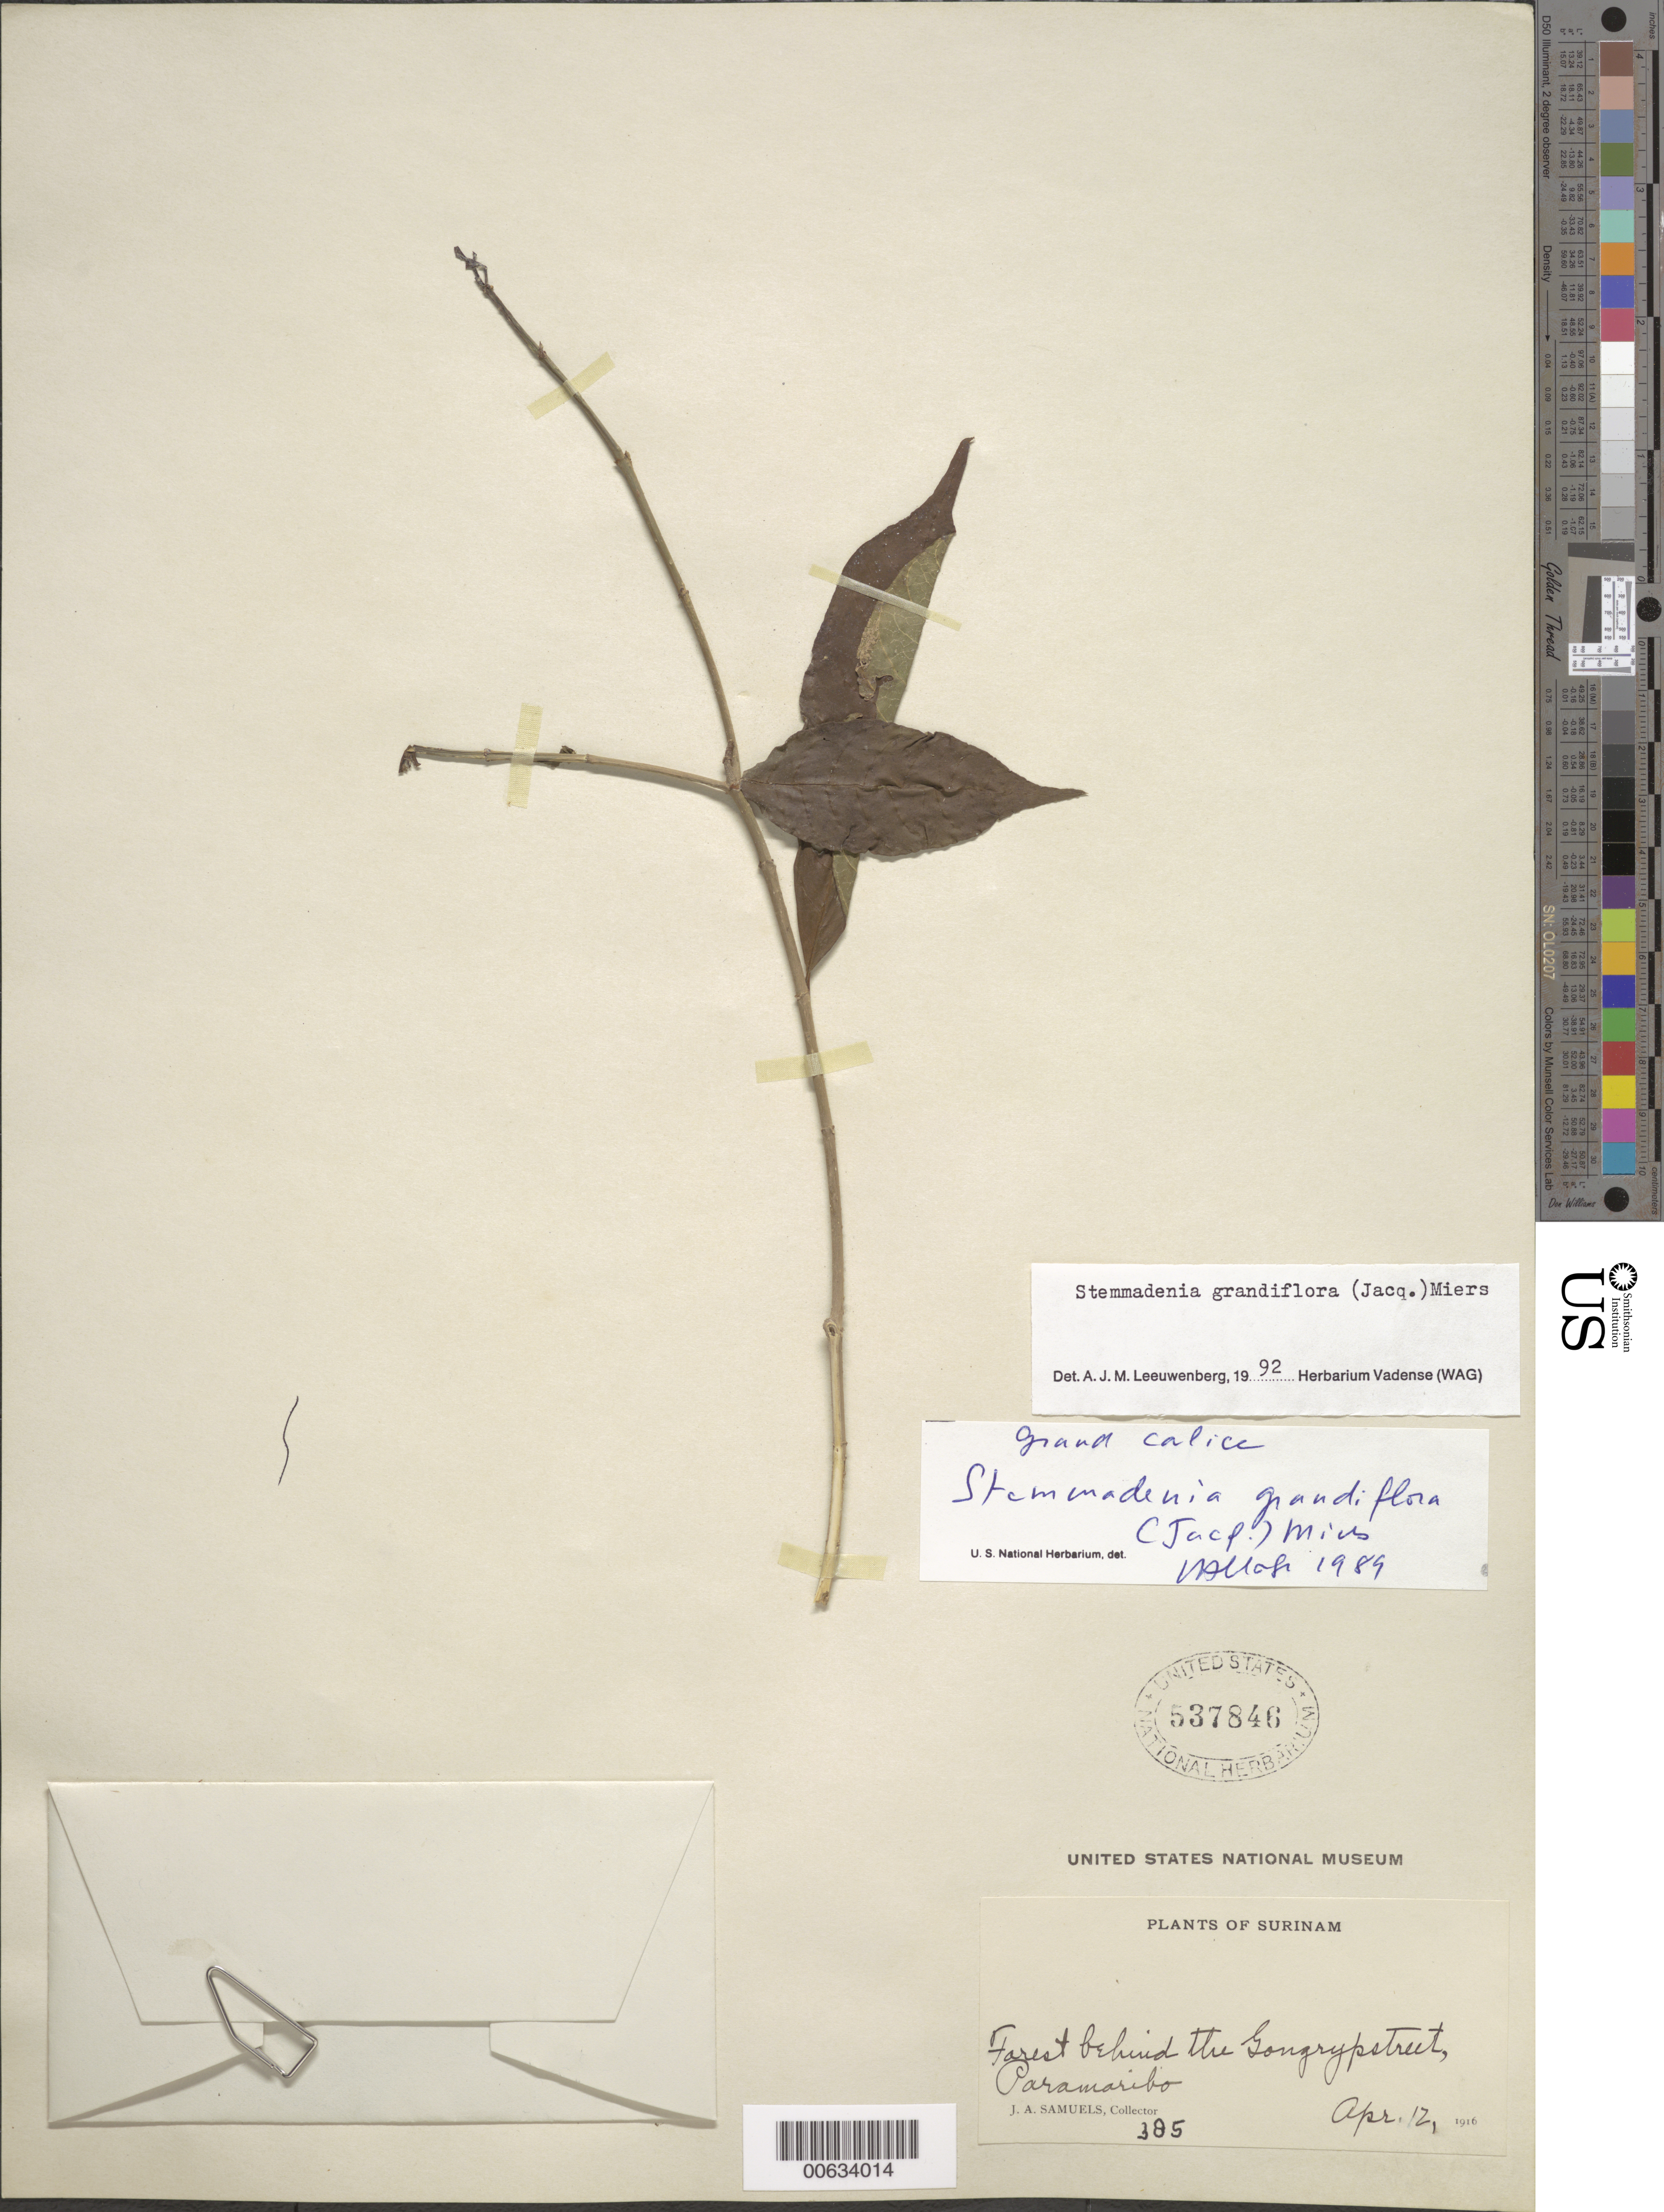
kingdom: Plantae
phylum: Tracheophyta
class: Magnoliopsida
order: Gentianales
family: Apocynaceae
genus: Stemmadenia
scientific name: Stemmadenia grandiflora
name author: (Jacq.) Miers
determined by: Leeuwenberg, A. J. M.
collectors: J. A. Samuels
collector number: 385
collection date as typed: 12-Apr-16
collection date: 1916-04-12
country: Suriname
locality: Kwatta, Gongrypstreet, Paramaribo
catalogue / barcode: US 537846